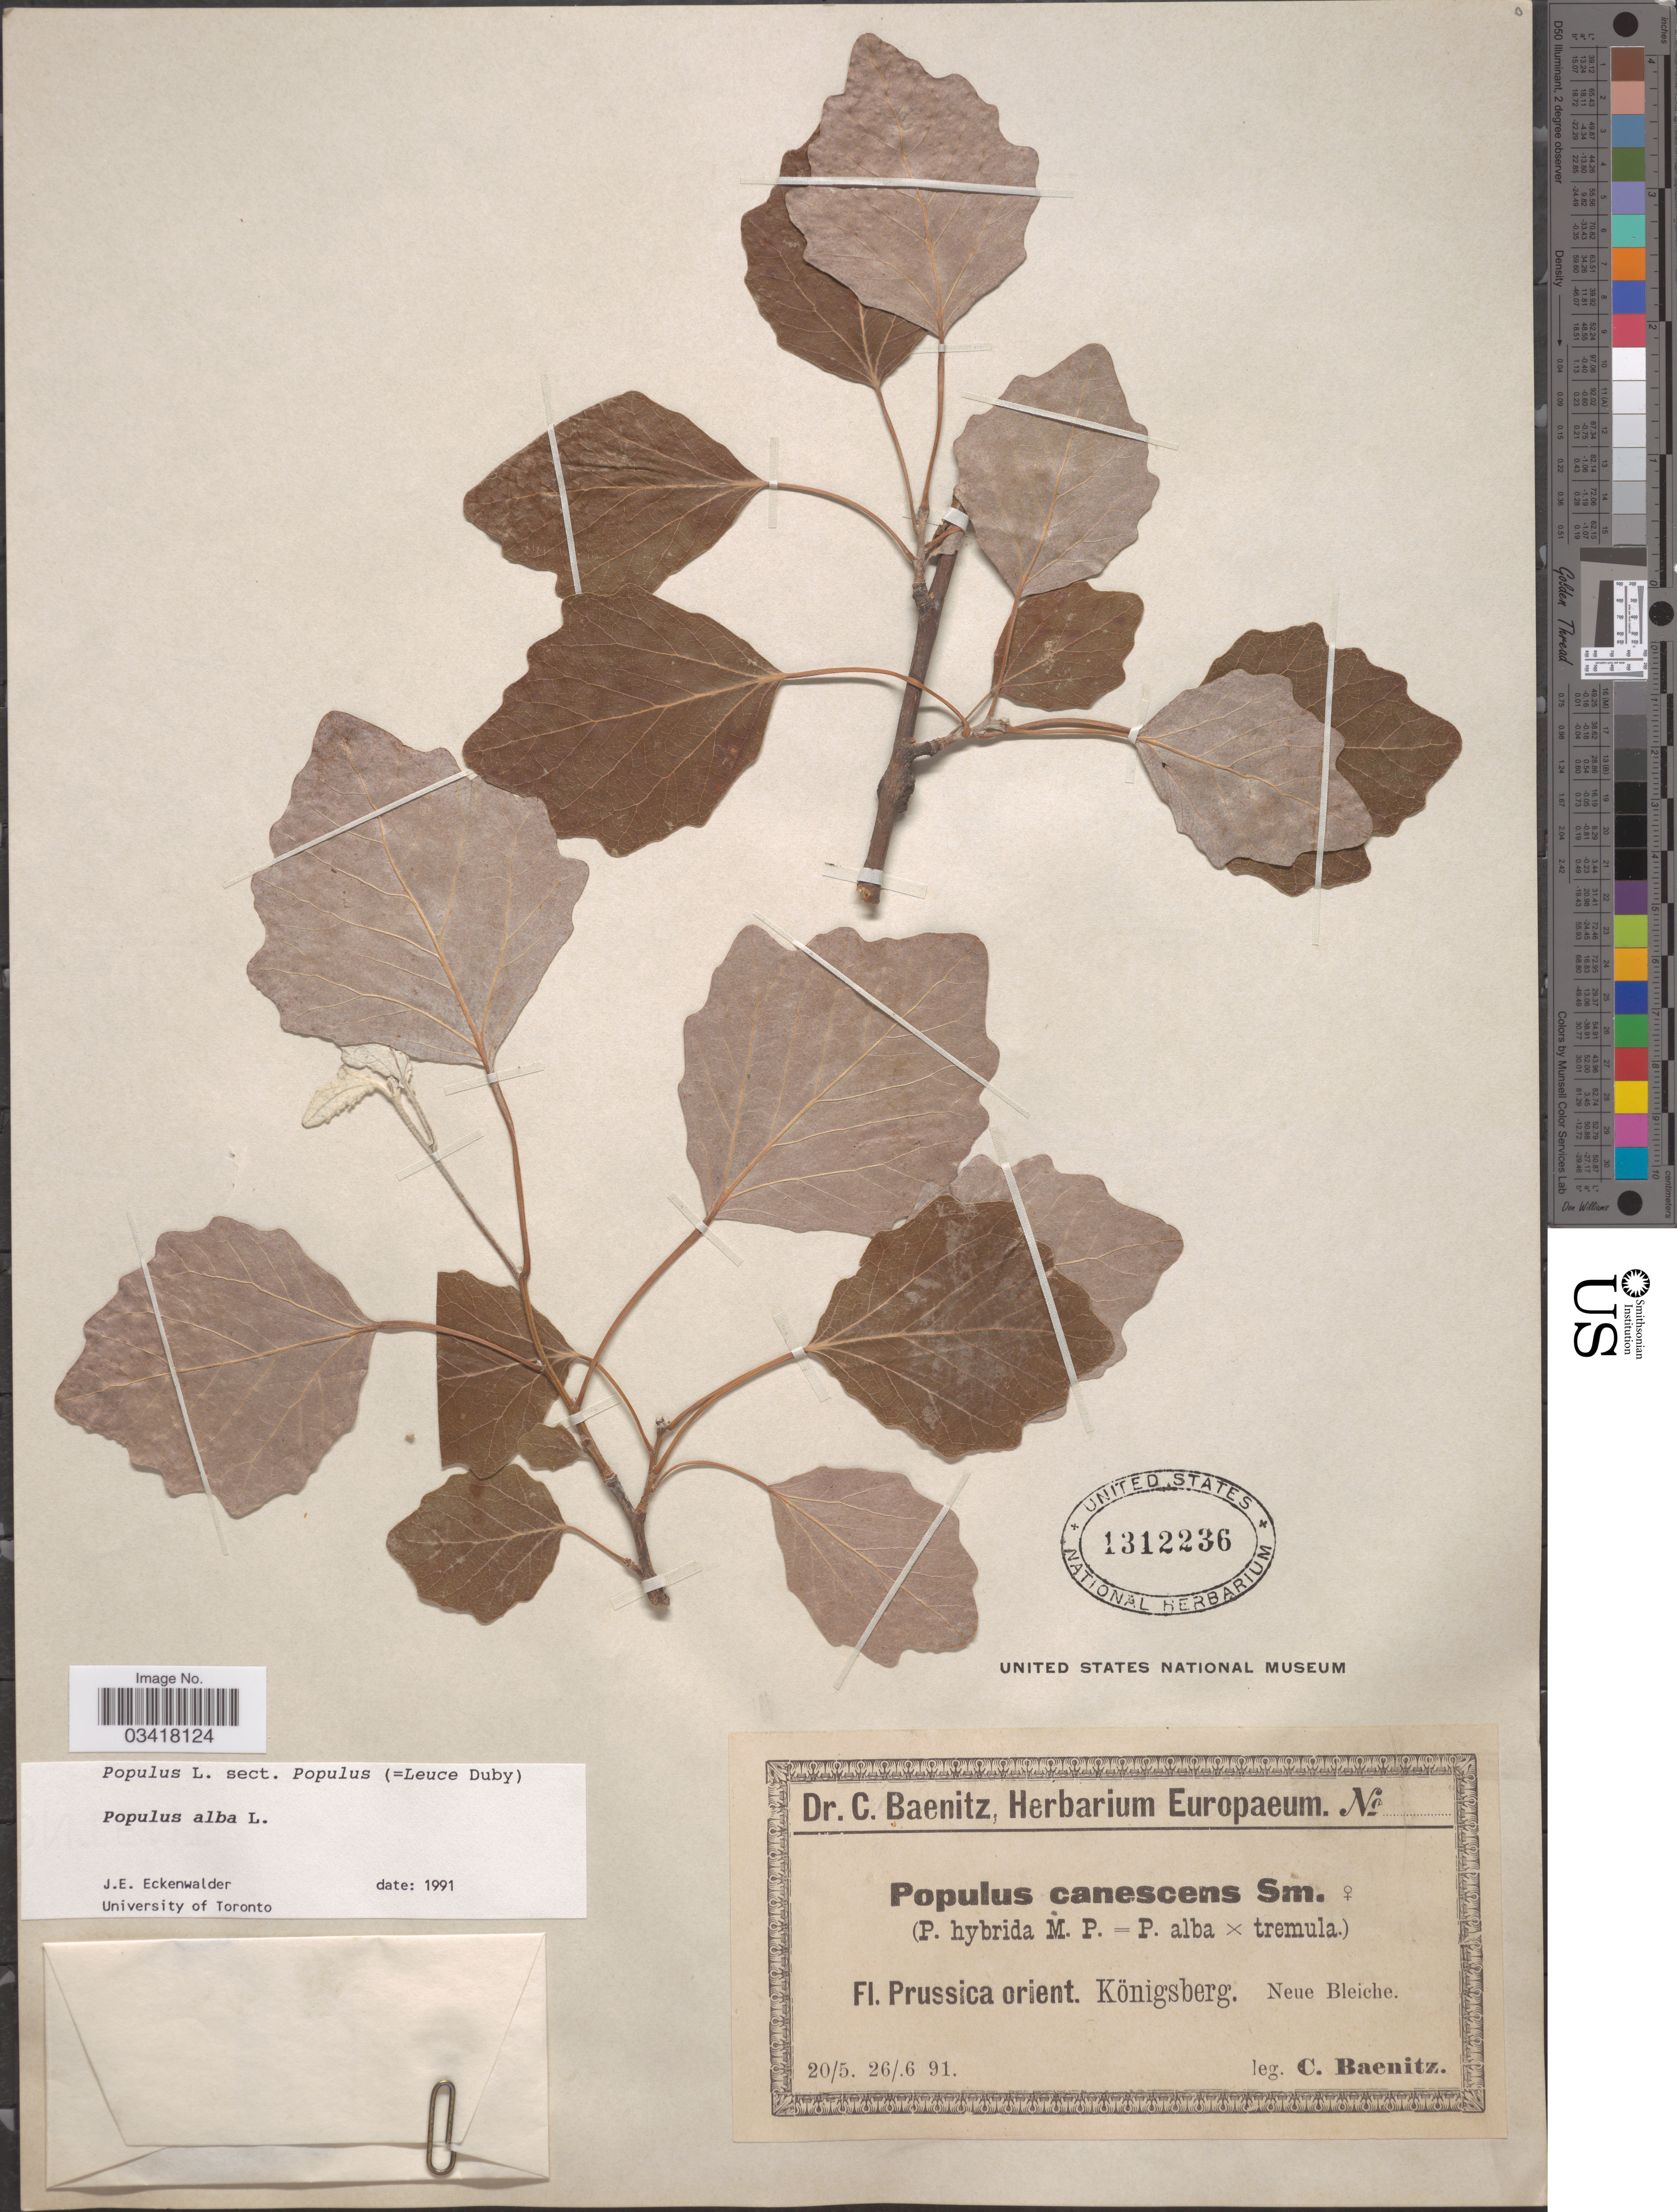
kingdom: Plantae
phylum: Tracheophyta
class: Magnoliopsida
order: Malpighiales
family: Salicaceae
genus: Populus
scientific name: Populus alba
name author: L.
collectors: C. G. Baenitz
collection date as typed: Transcribed d/m/y: 20/5/91 to 26/6/91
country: Russian Federation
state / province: Kaliningrad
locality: Prussica orient. Königsberg. Neue Bleiche.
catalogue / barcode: US 1312236